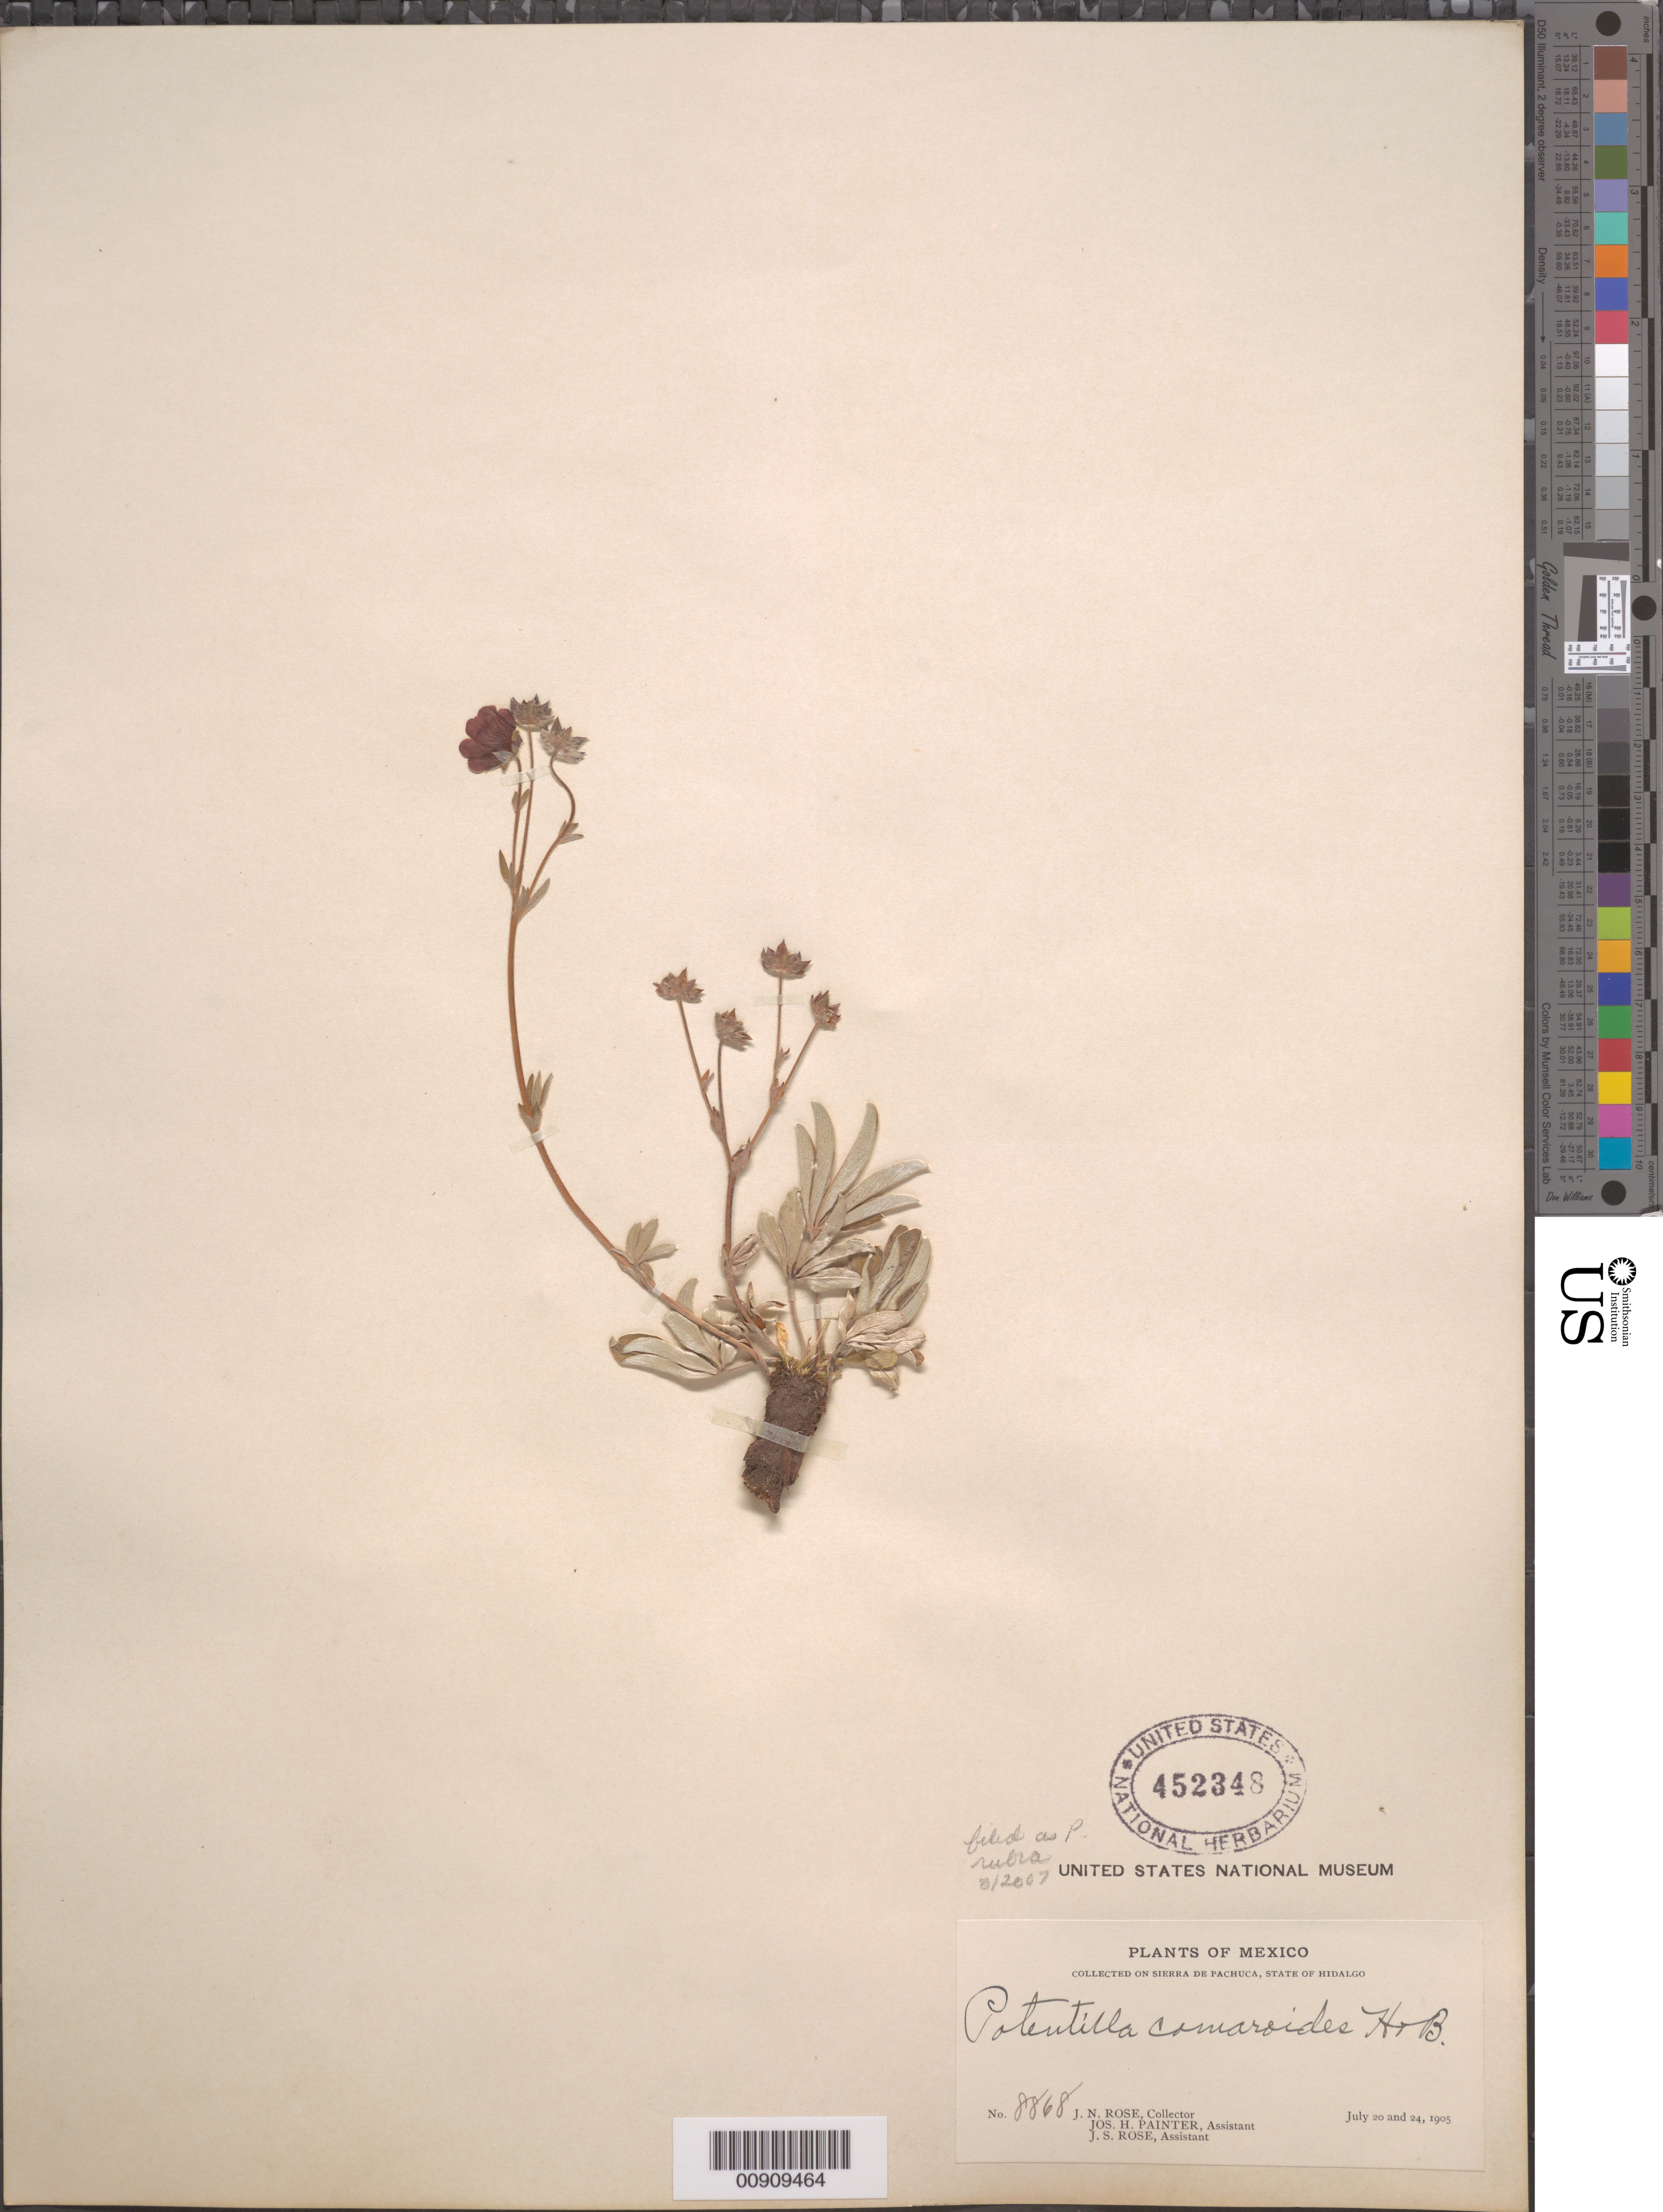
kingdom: Plantae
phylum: Tracheophyta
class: Magnoliopsida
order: Rosales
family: Rosaceae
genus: Potentilla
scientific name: Potentilla rubra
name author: Willd. ex Schltdl.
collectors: J. N. Rose, J. H. Painter & J. S. Rose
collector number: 8868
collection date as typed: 20 Jul 1905 to 24 Jul 1905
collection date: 1905-07-20/1905-07-24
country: Mexico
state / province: Hidalgo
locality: Sierra de Pachuca, State of Hidalgo.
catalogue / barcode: US 452348